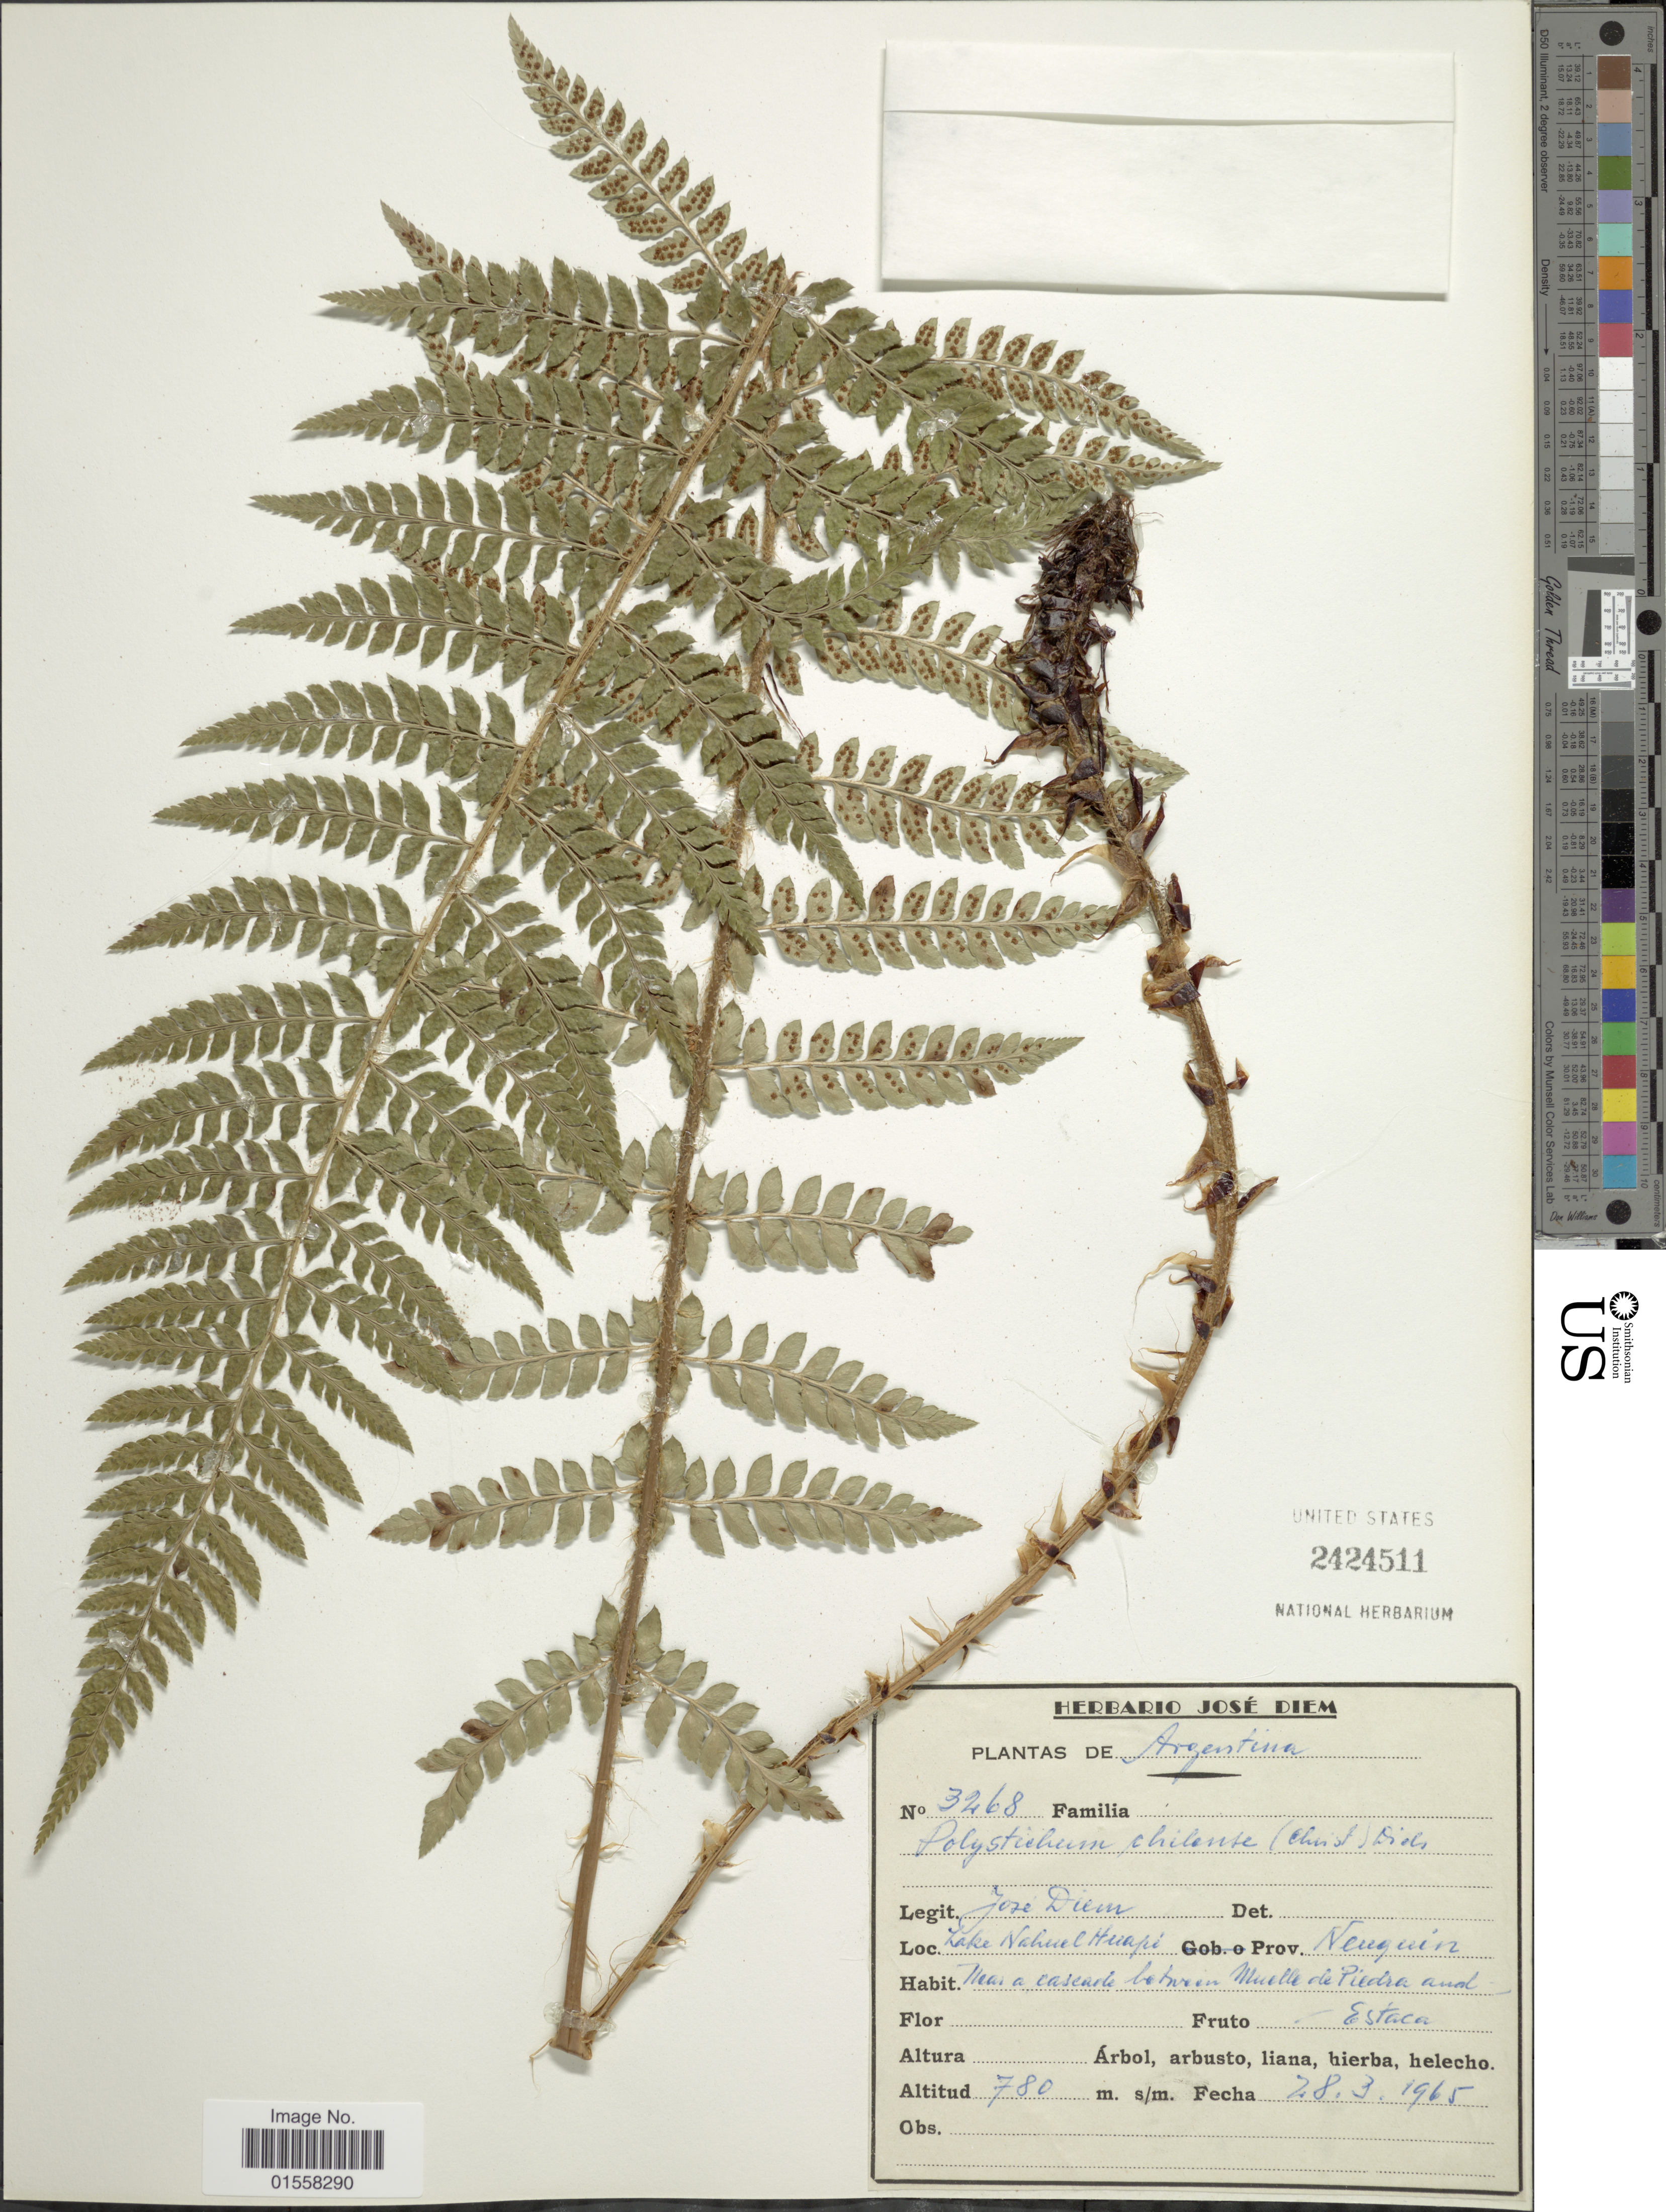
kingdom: Plantae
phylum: Tracheophyta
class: Polypodiopsida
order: Polypodiales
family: Dryopteridaceae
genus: Polystichum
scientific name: Polystichum chilense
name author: (Christ) Diels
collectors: J. Diem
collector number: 3468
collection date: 1965-03-28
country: Argentina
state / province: Neuquen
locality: Argentina. Lake Nahuel Huapi, Prov. Neuquen, near a cascade between Muille de Piedre and Estaca.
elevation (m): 780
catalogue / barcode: US 2424511